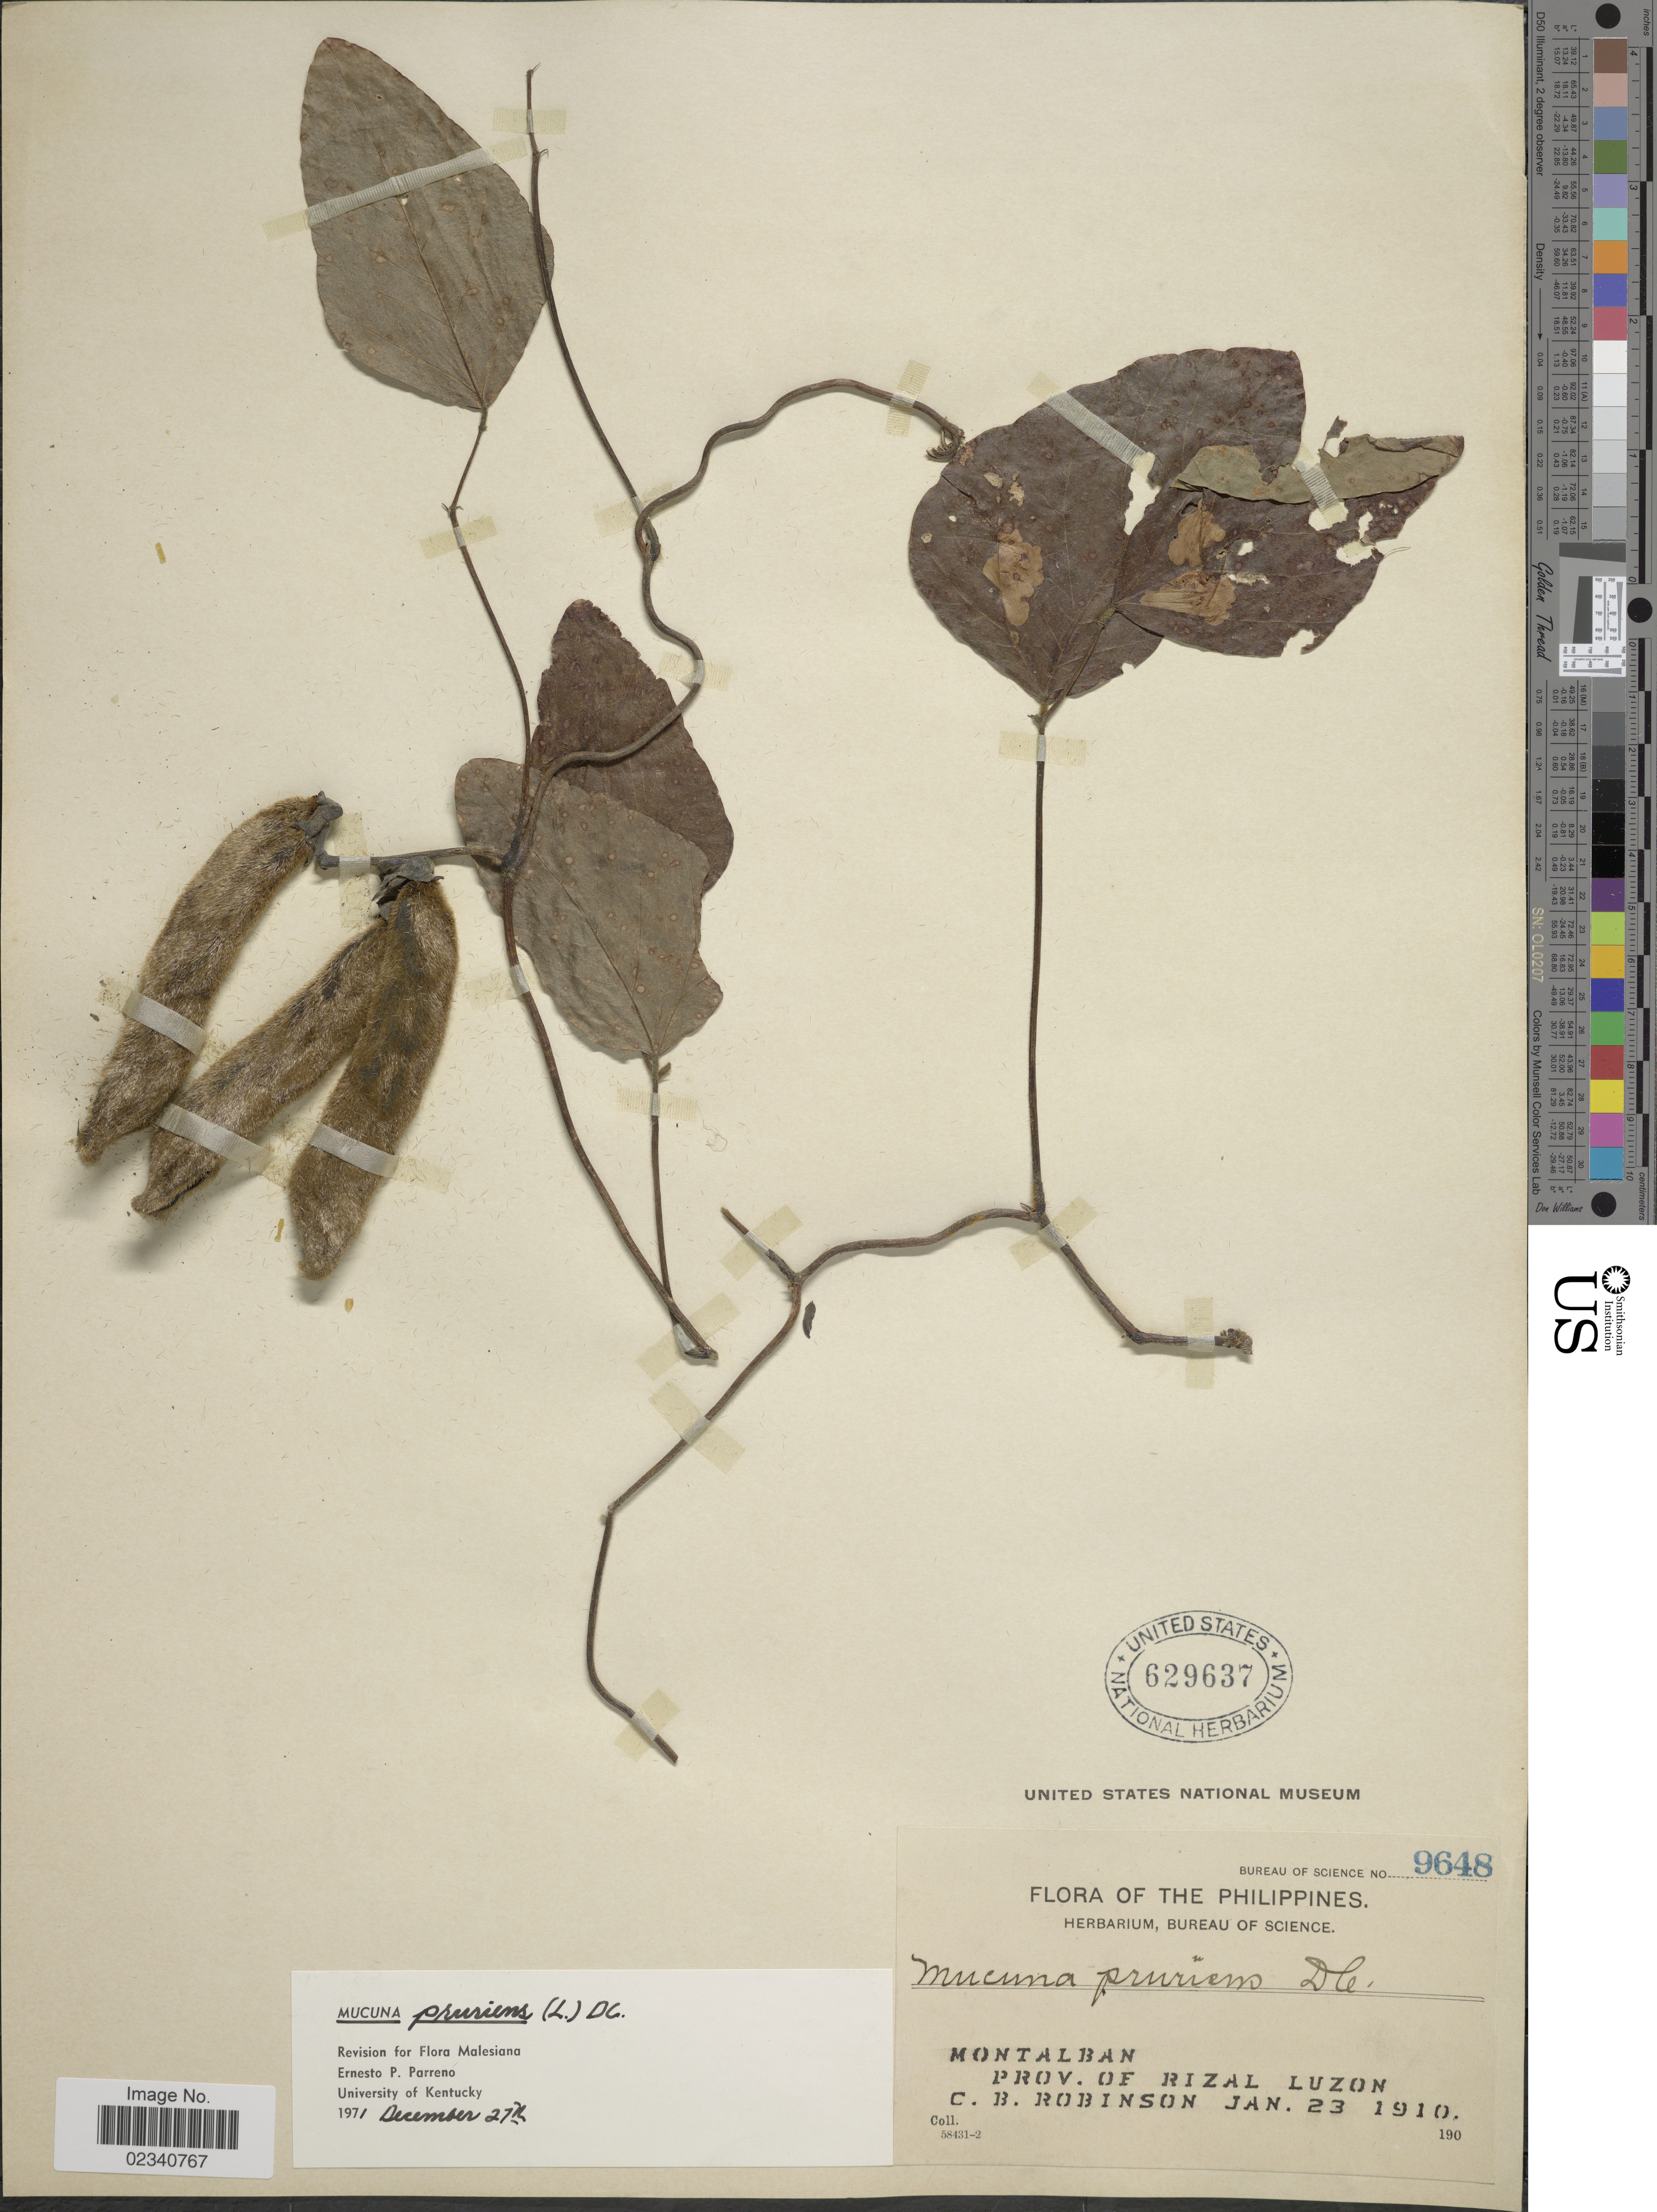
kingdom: Plantae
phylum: Tracheophyta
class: Magnoliopsida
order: Fabales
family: Fabaceae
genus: Mucuna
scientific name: Mucuna pruriens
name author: (L.) DC.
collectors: C. Robinson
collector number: Bureau of Science 9648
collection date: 1910-01-23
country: Philippines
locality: Montalban, Prov, of Rizal Luzon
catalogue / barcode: US 629637